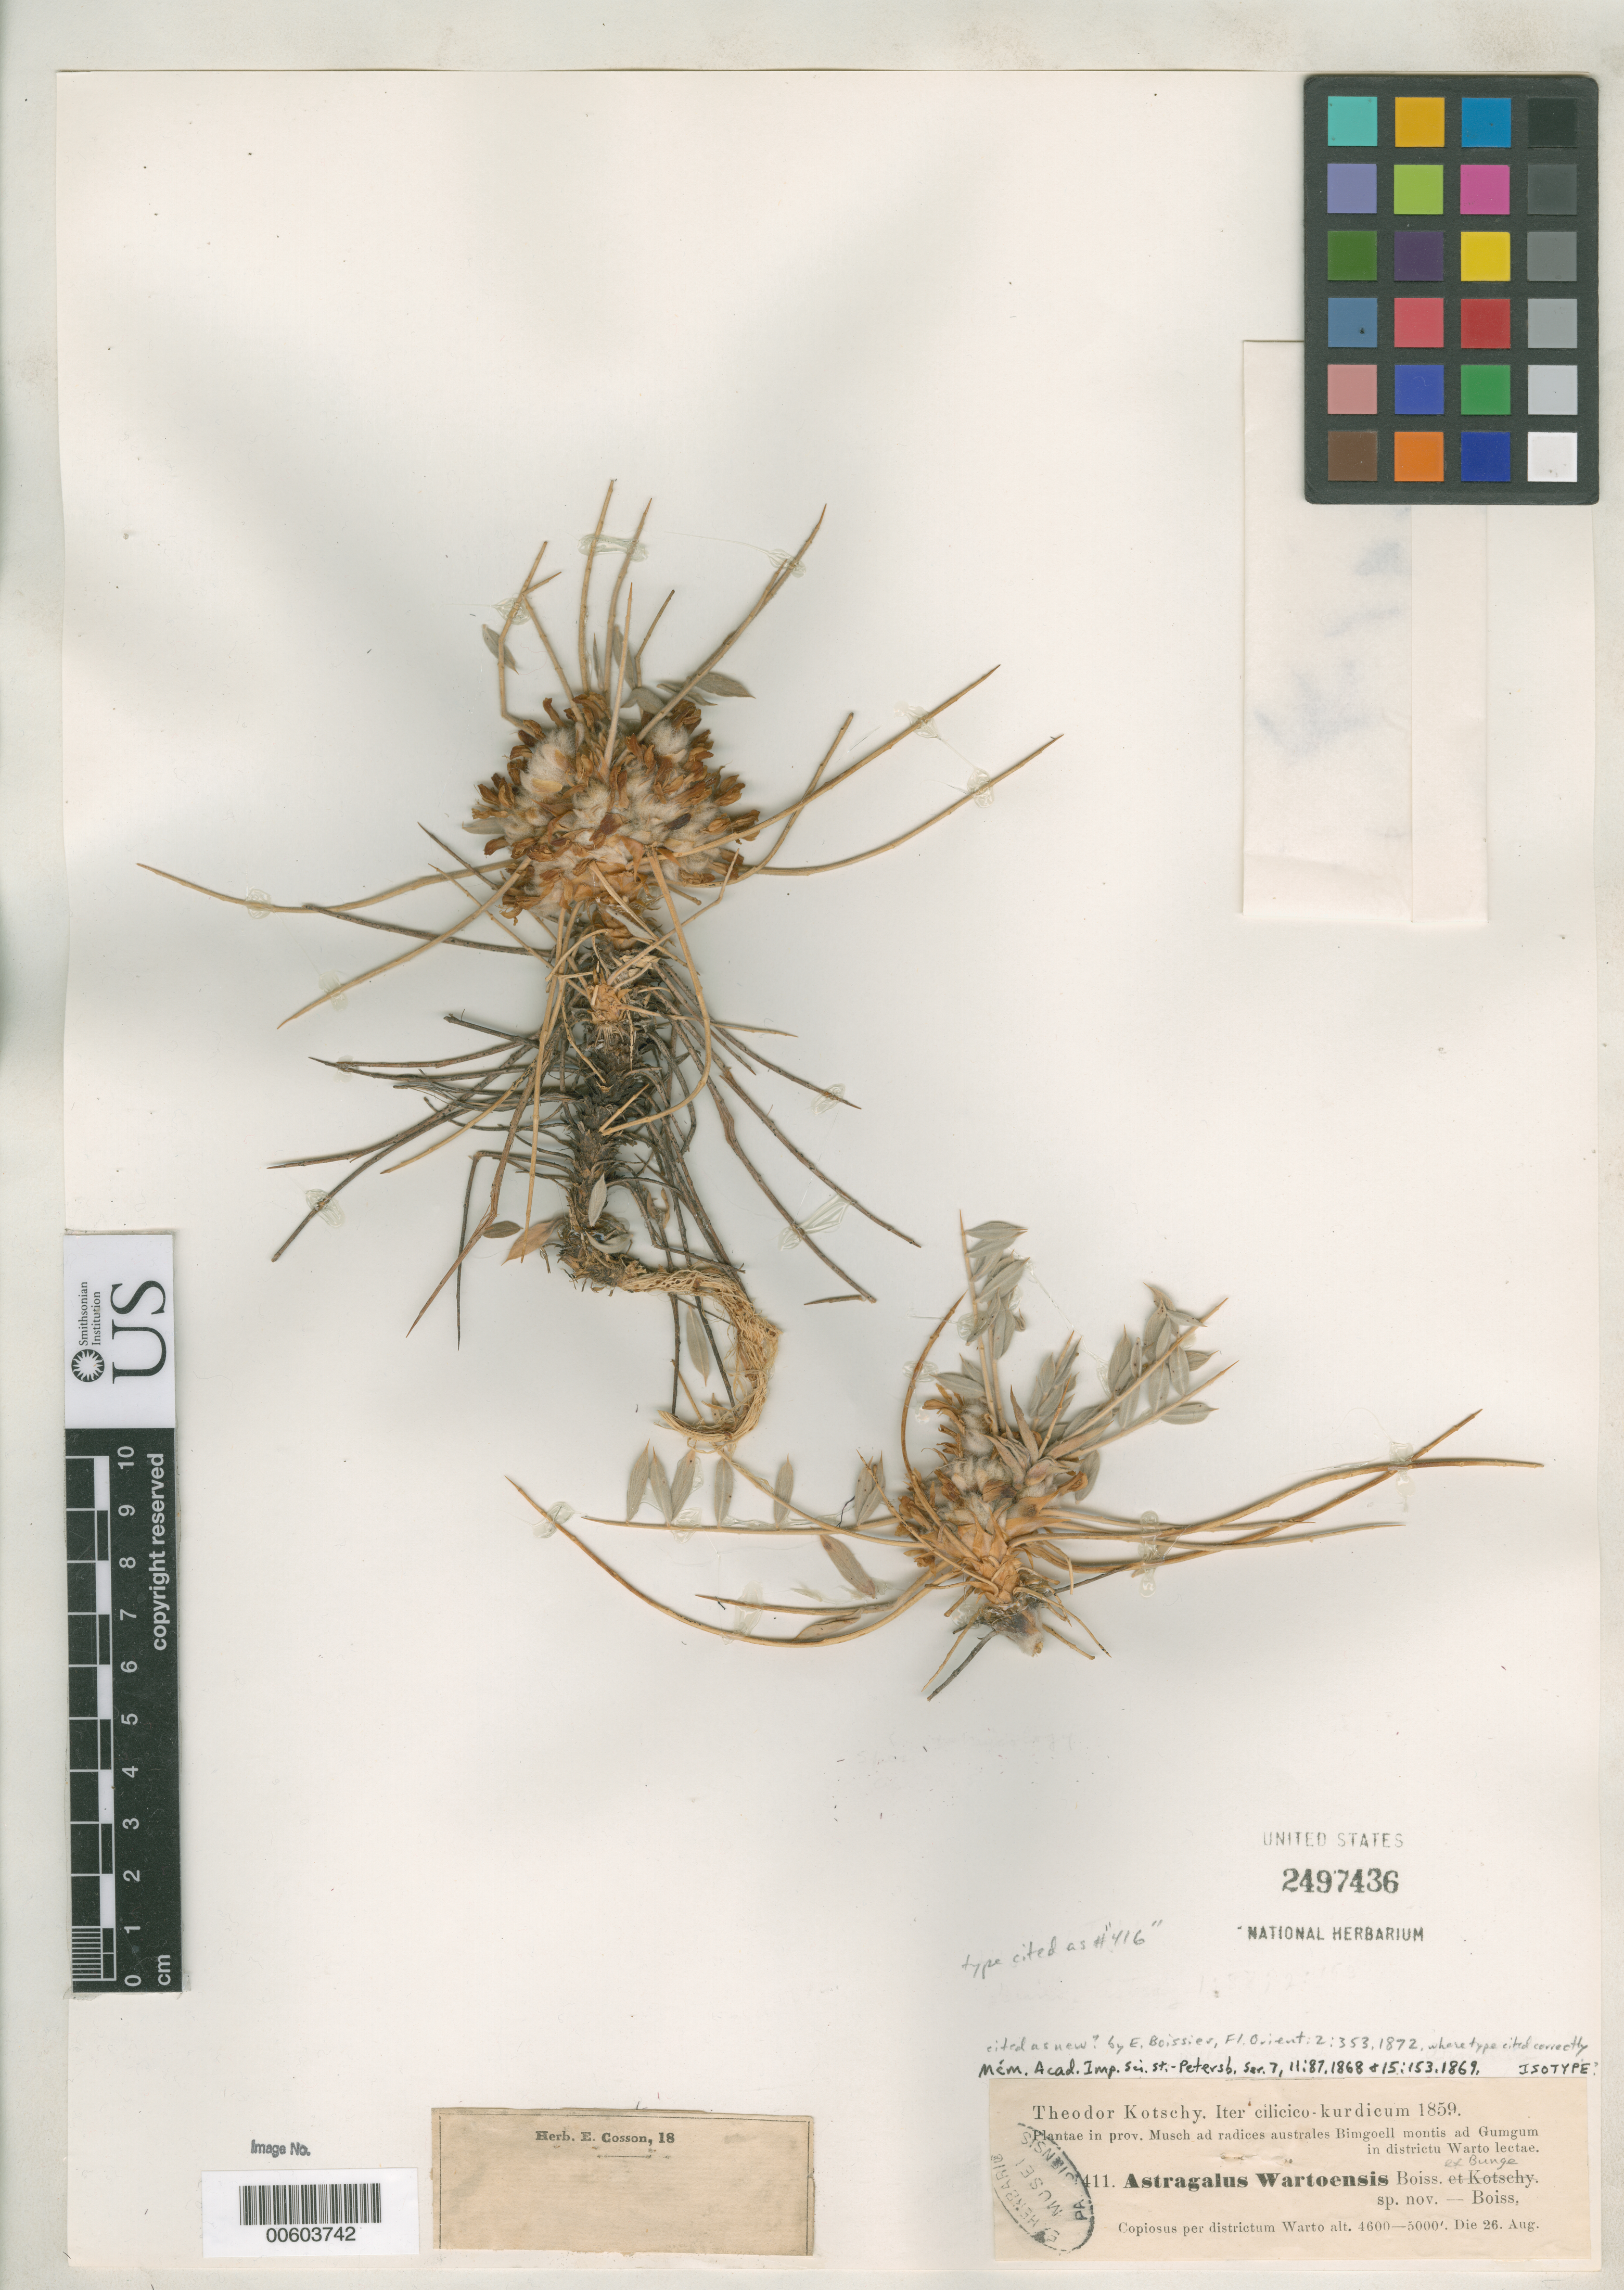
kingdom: Plantae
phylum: Tracheophyta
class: Magnoliopsida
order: Fabales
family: Fabaceae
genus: Astragalus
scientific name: Astragalus wartoensis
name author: Boiss. ex Bunge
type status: Possible Isotype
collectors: K. G. Kotschy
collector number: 411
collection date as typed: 26 Aug 1859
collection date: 1859-08-26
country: Iran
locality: Copiosus per districtum Warto, Prov. Musch ad Radices Australes Bimgoell montis ad Gumgum in districtu Warto.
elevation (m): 1402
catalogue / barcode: US 2497436